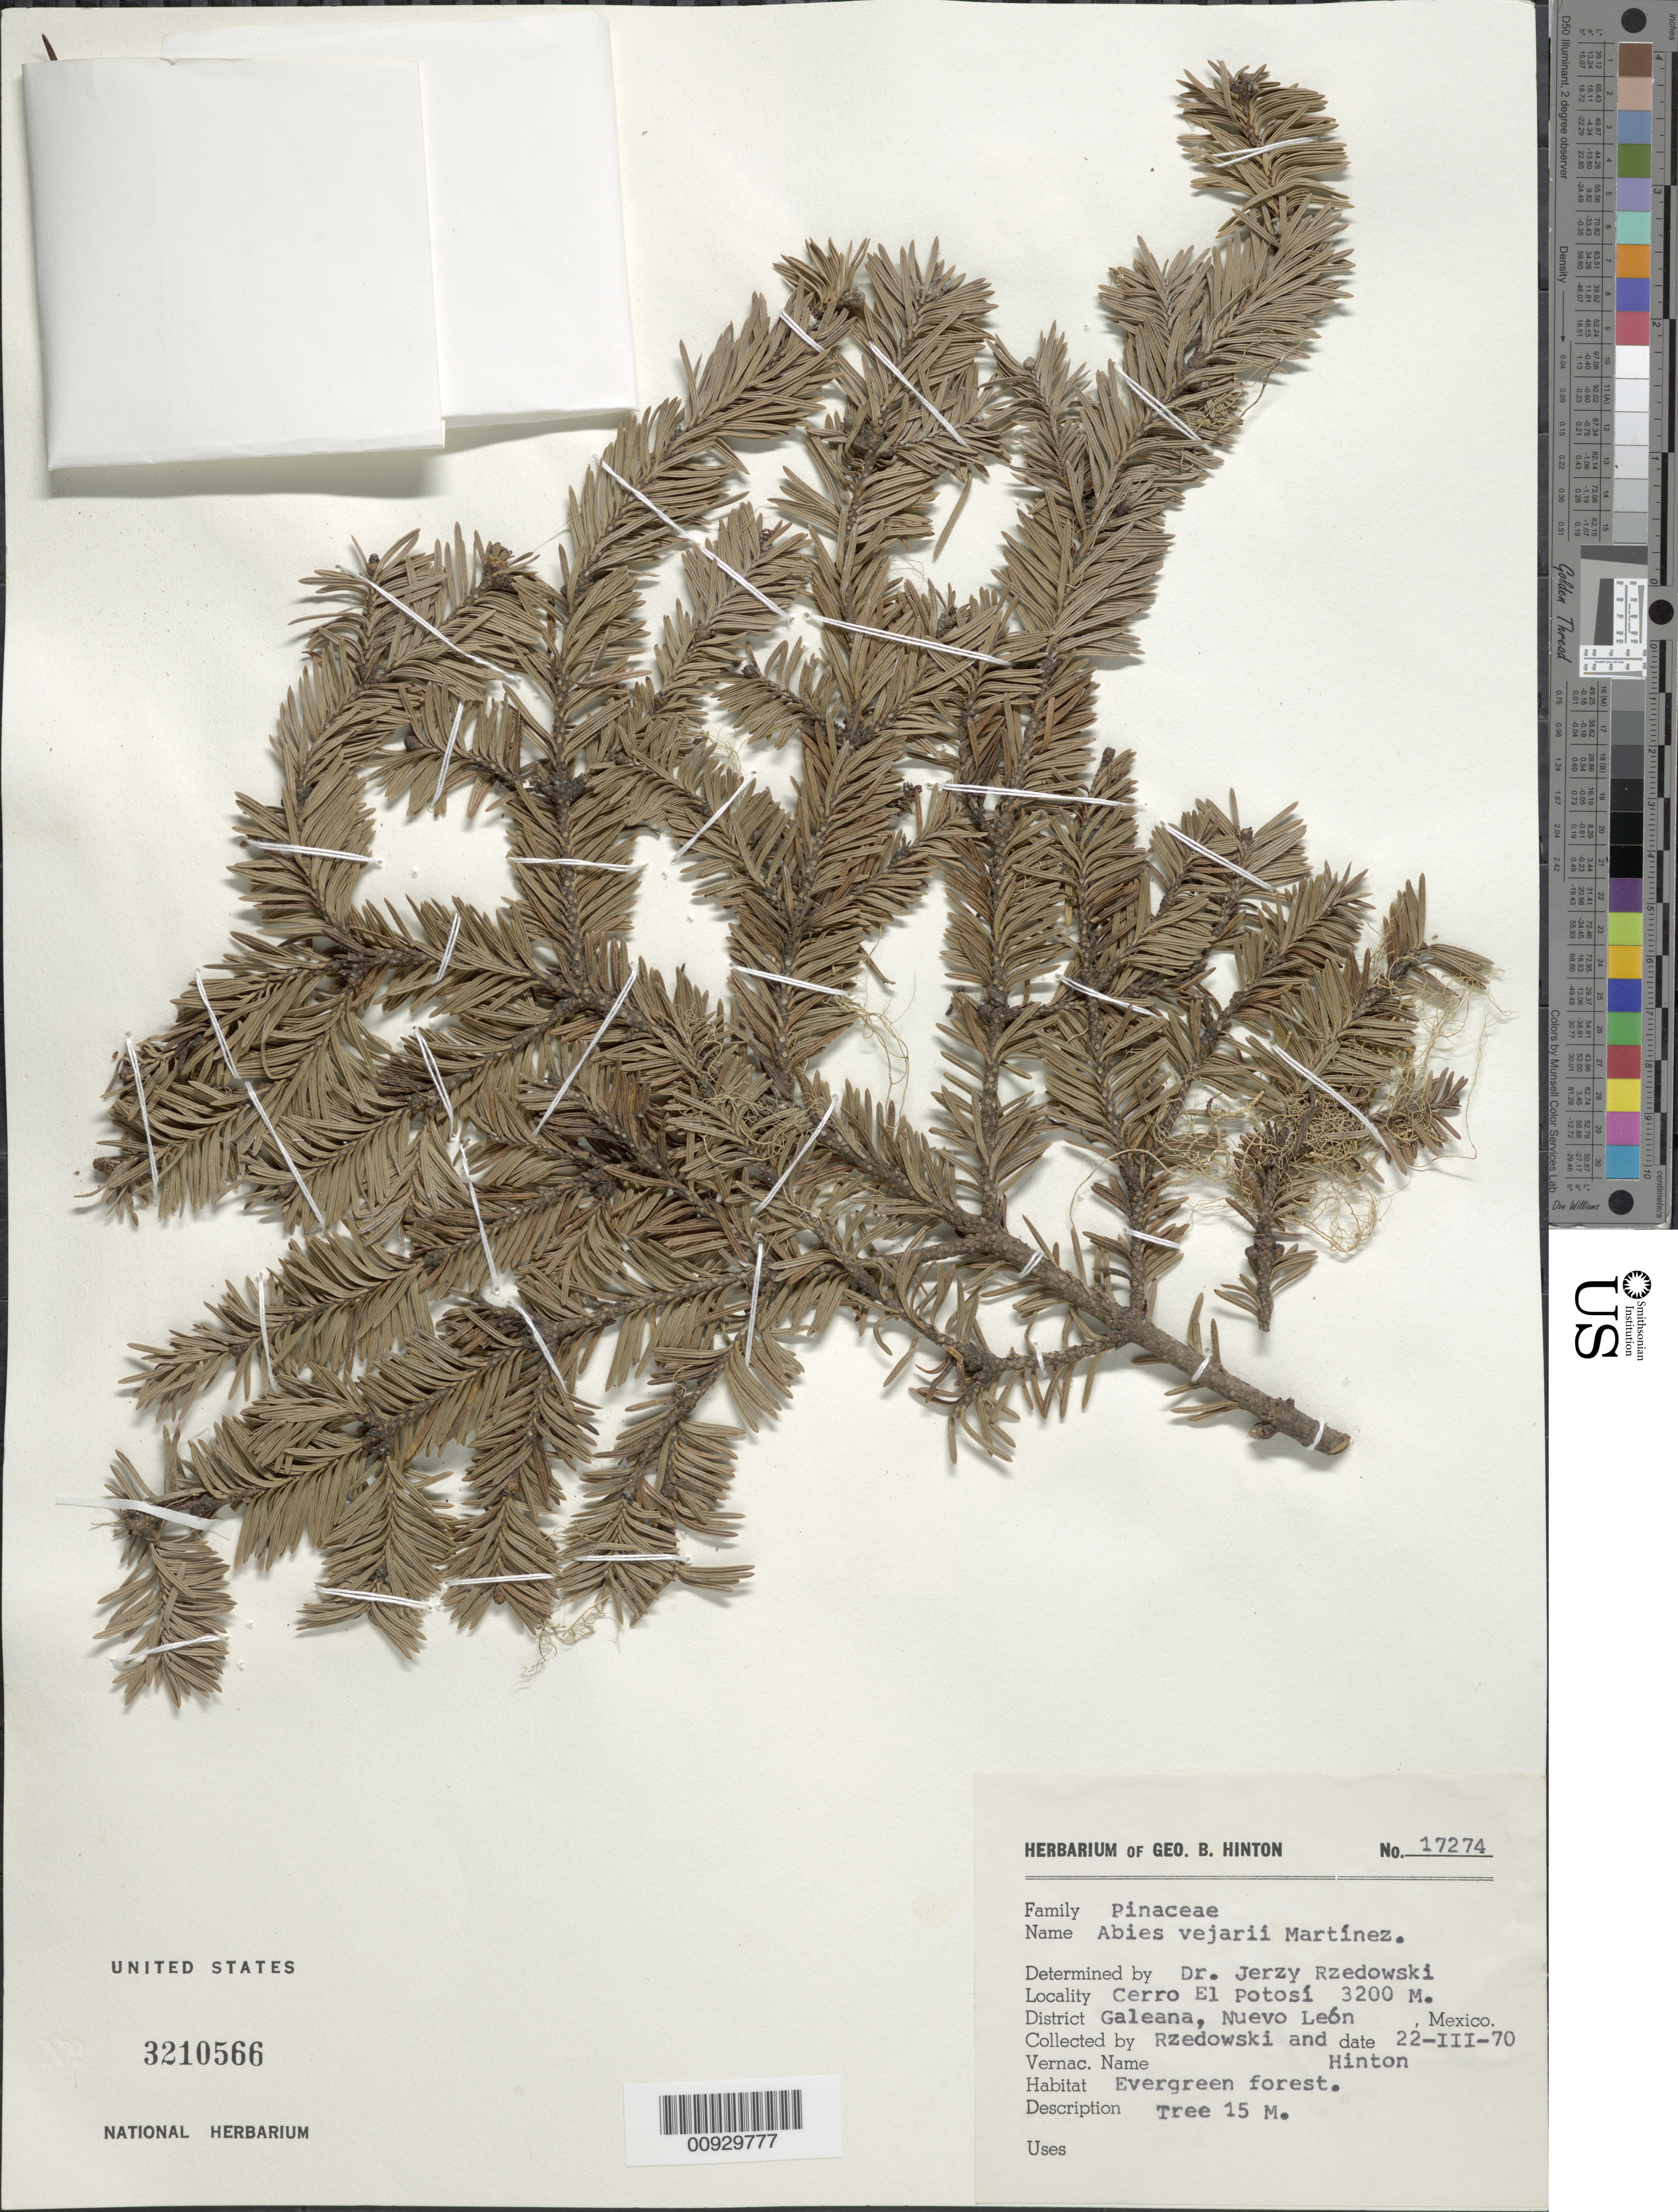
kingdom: Plantae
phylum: Tracheophyta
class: Pinopsida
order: Pinales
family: Pinaceae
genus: Abies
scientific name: Abies vejarii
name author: Martínez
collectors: J. Rzedowski & G. B. Hinton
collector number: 17274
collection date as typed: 22 Mar 1970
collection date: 1970-03-22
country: Mexico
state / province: Nuevo León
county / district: Galeana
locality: Cerro El Potosí.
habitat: Evergreen forest.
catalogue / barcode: US 3210566